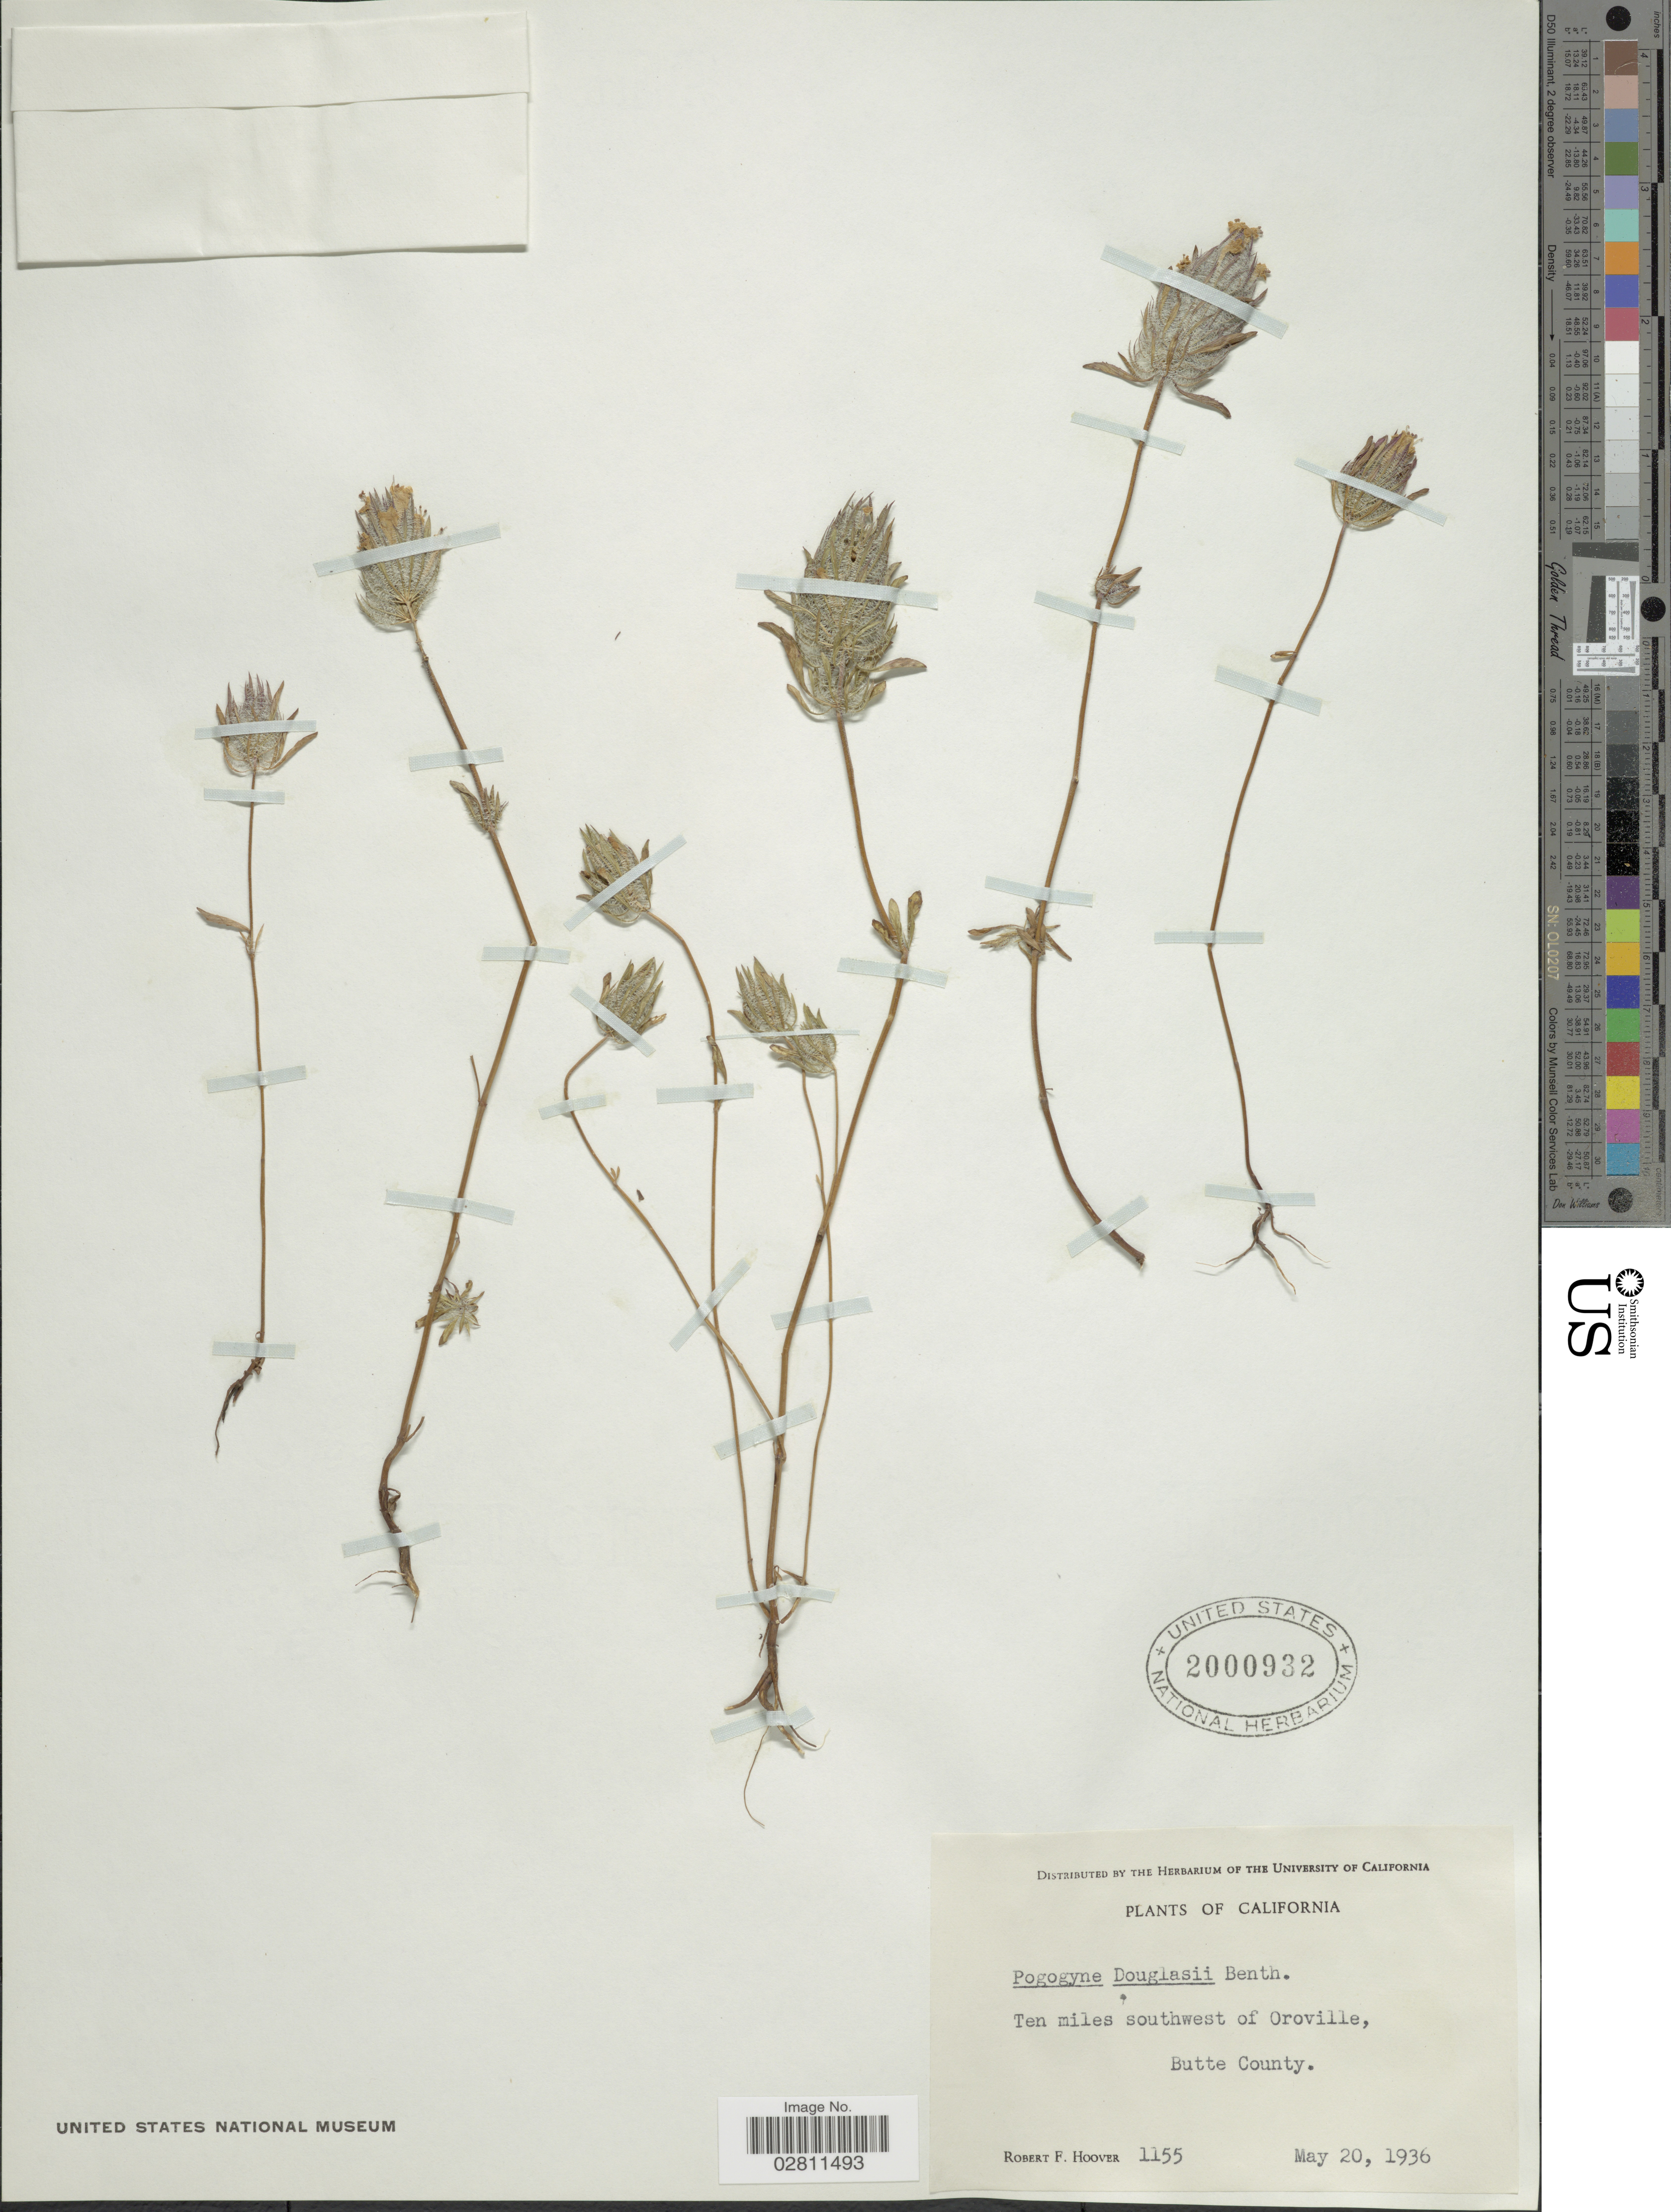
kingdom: Plantae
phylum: Tracheophyta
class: Magnoliopsida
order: Lamiales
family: Lamiaceae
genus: Pogogyne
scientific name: Pogogyne douglasii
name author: Benth.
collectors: R. F. Hoover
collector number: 1155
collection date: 1936-05-20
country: United States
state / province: California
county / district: Butte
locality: Ten miles southwest of Oroville, Butte County.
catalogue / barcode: US 2000932